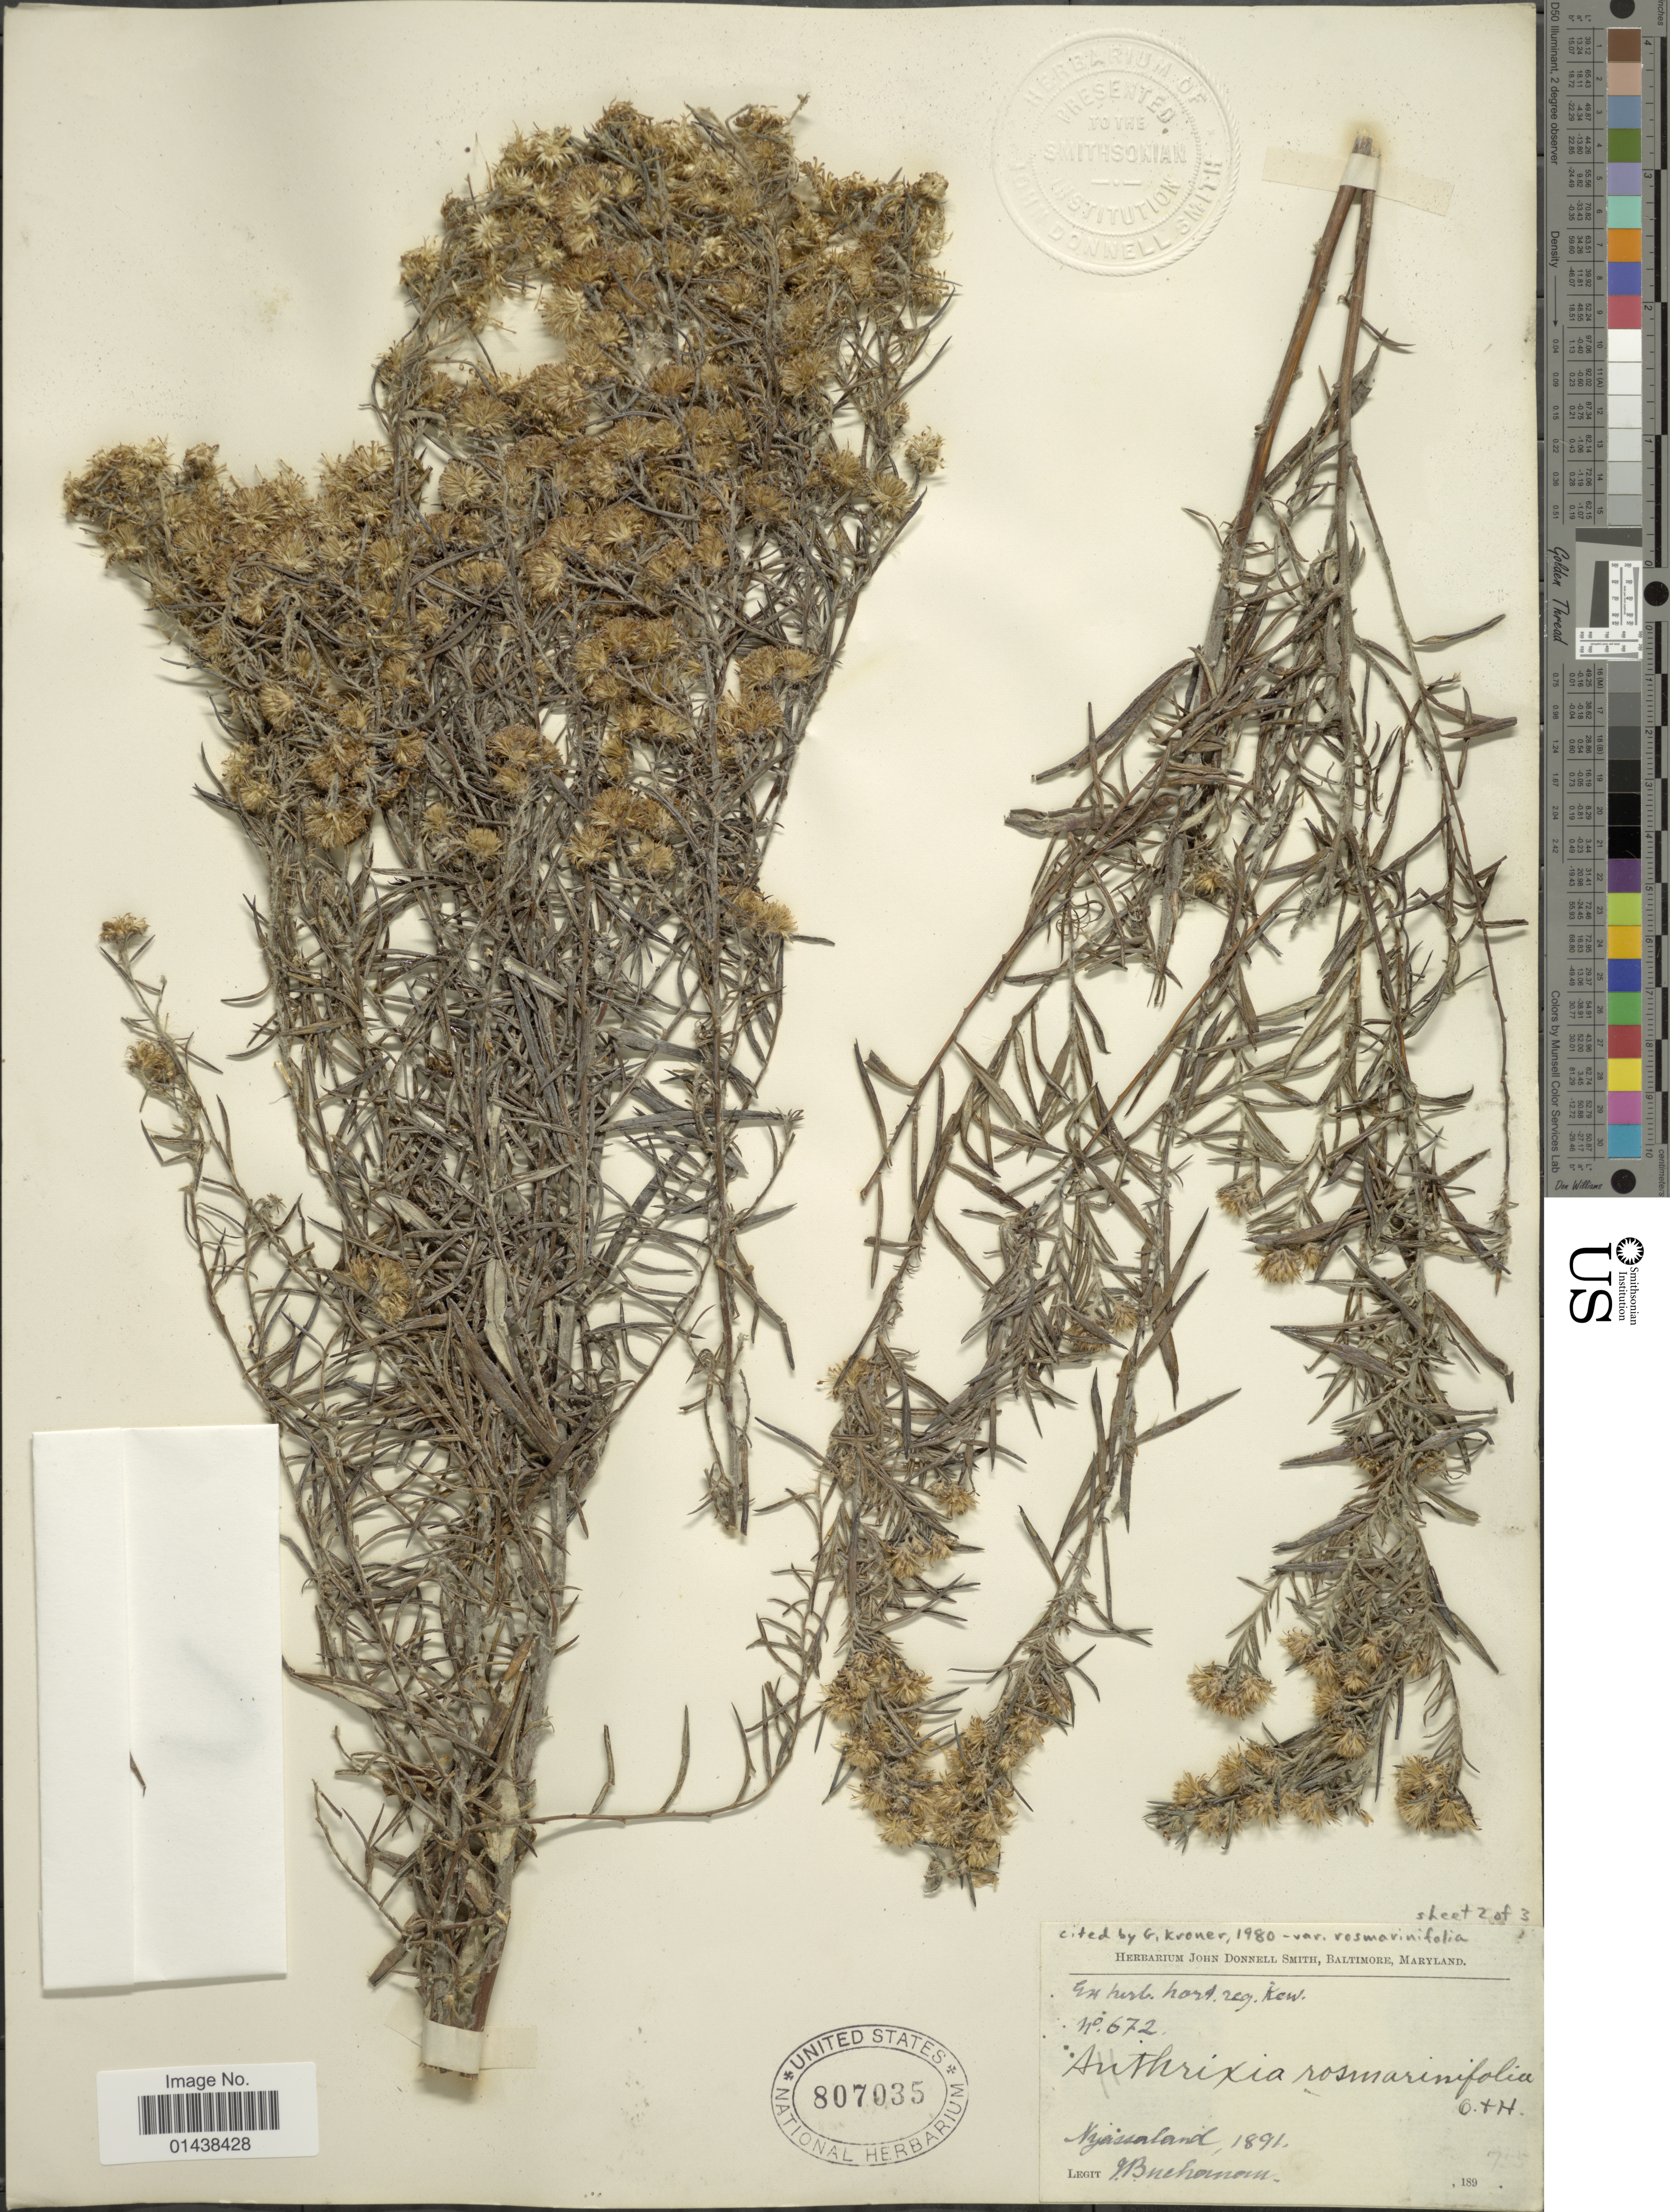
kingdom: Plantae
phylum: Tracheophyta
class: Magnoliopsida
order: Asterales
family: Asteraceae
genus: Athrixia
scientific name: Athrixia rosmarinifolia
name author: (Sch. Bip. ex Walp.) Oliv. & Hiern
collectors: J. Buchanan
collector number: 672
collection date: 1891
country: Malawi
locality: Nyassaland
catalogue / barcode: US 807035